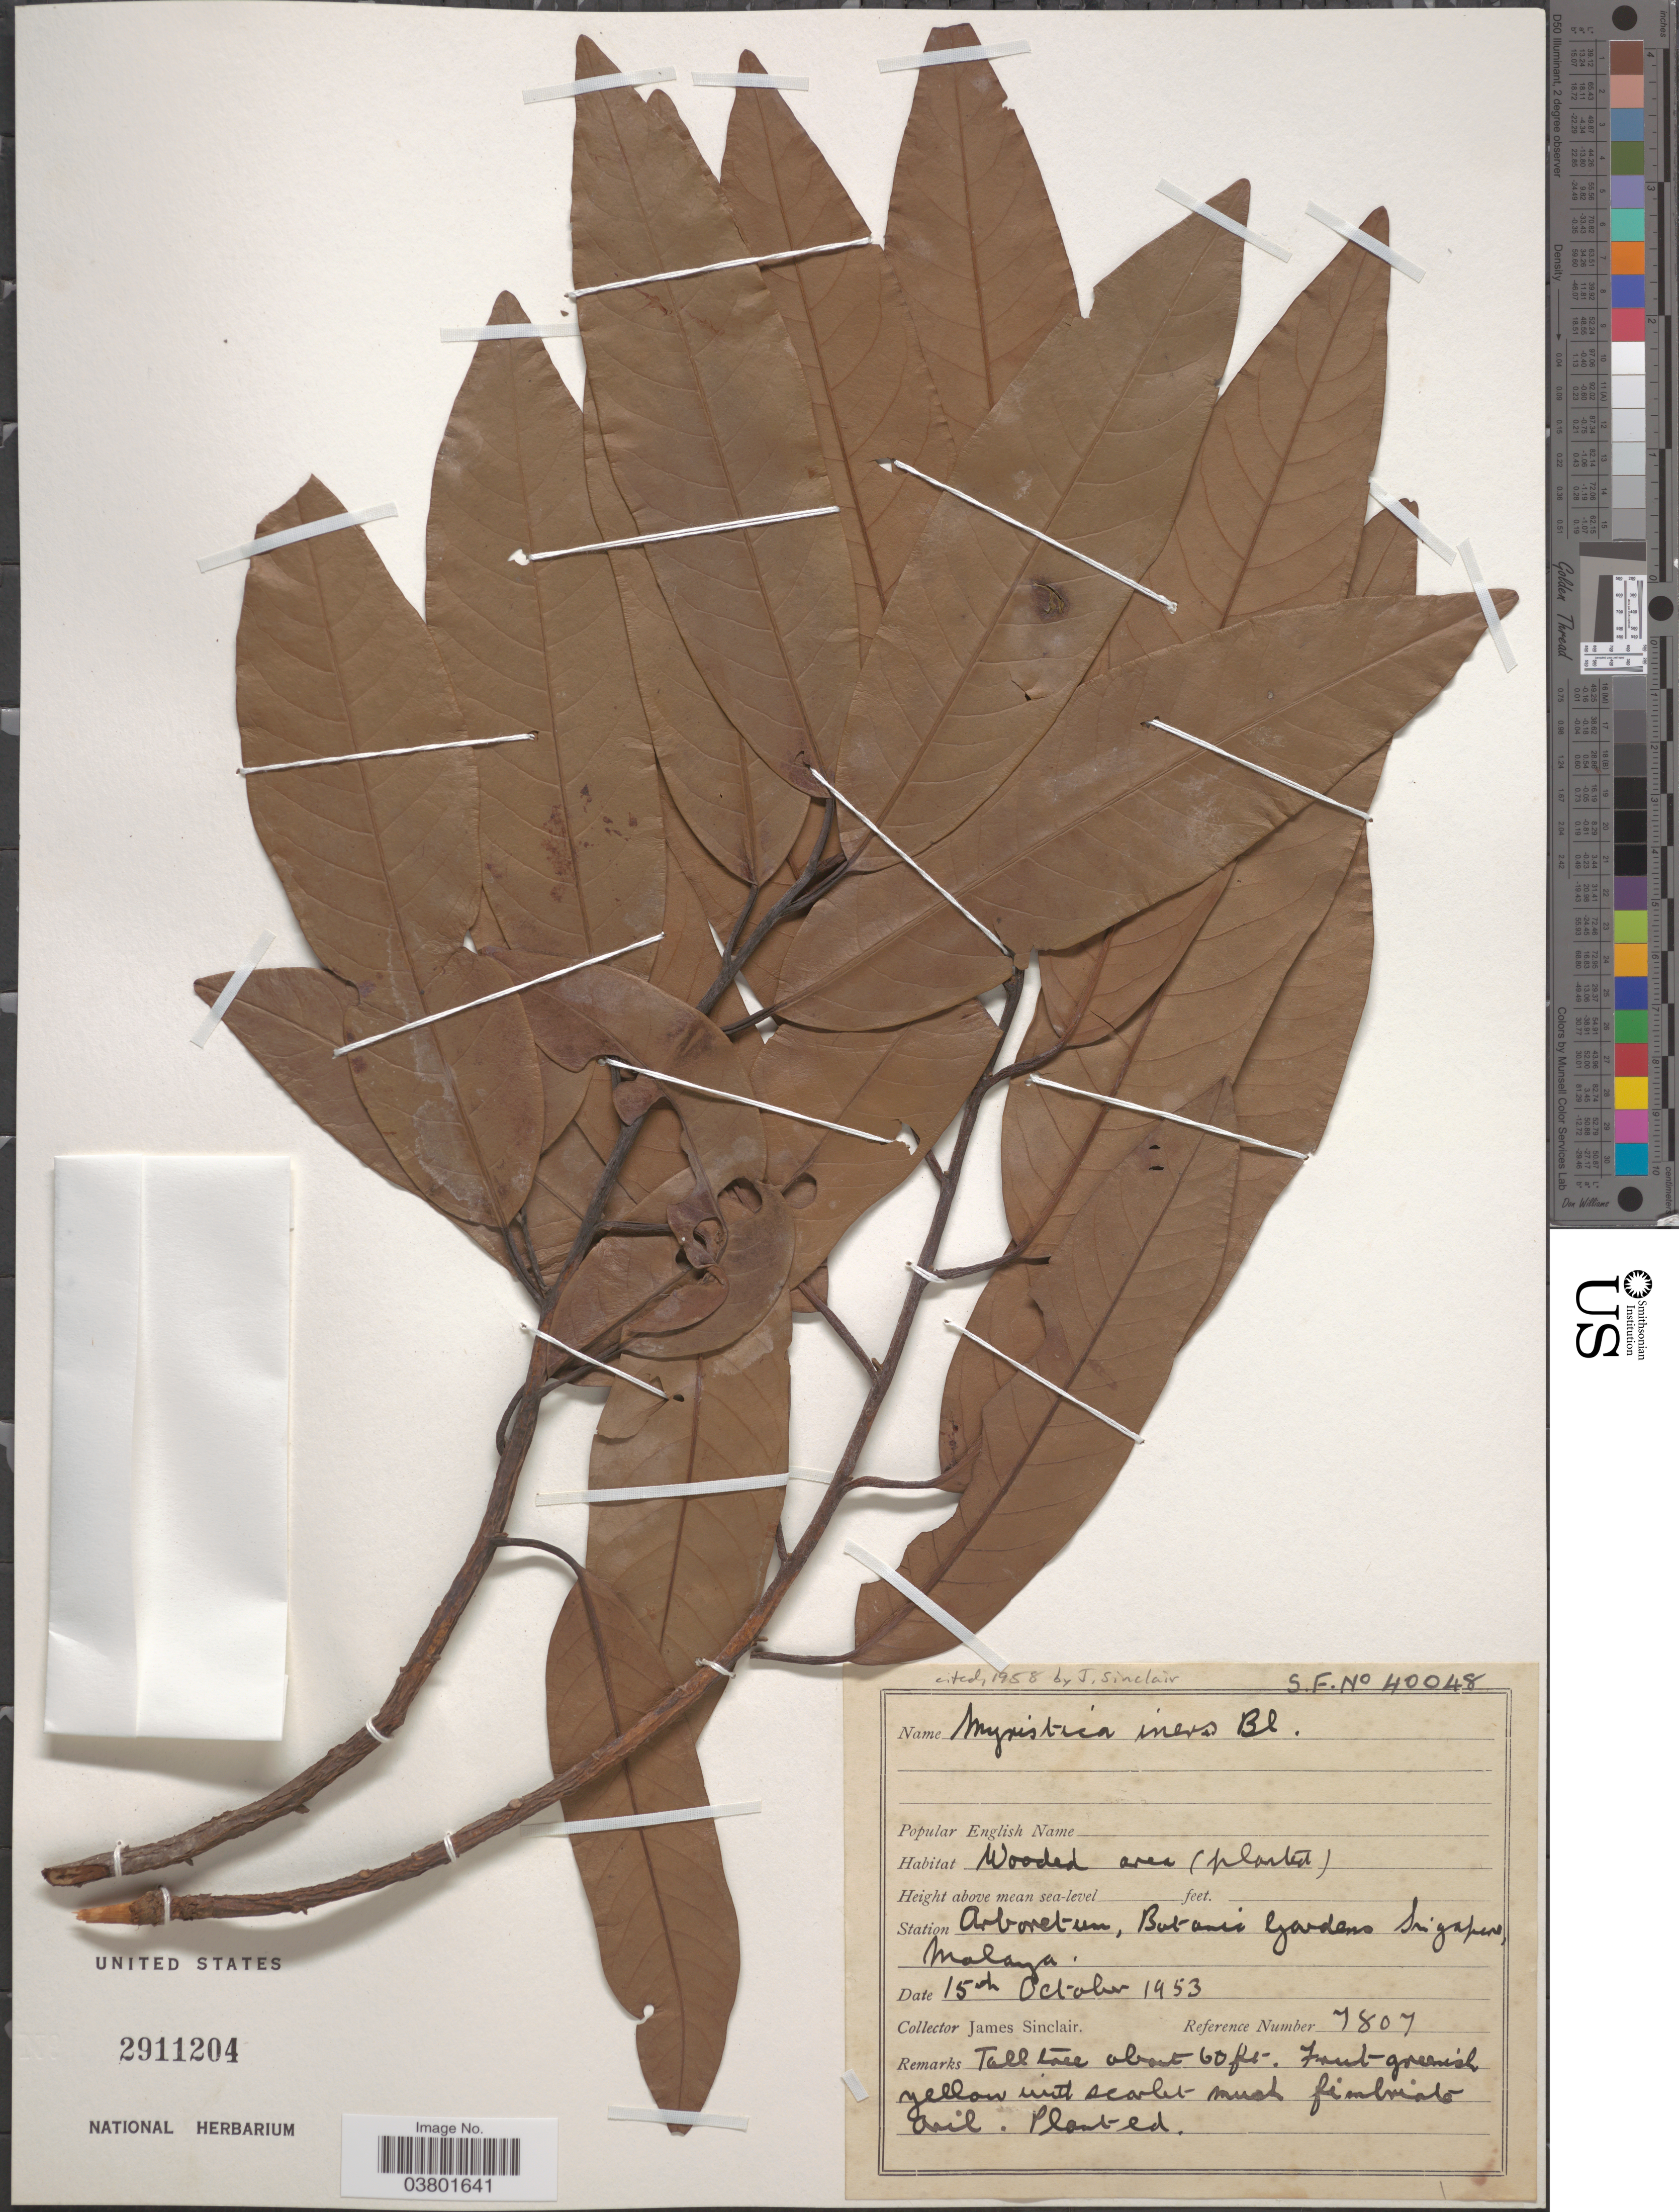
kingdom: Plantae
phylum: Tracheophyta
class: Magnoliopsida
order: Magnoliales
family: Myristicaceae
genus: Myristica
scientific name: Myristica iners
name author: Blume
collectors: J. Sinclair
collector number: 7807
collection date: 1953-10-15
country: Singapore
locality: Station Arboretum, Botanic Gardens Malaya.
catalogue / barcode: US 2911204